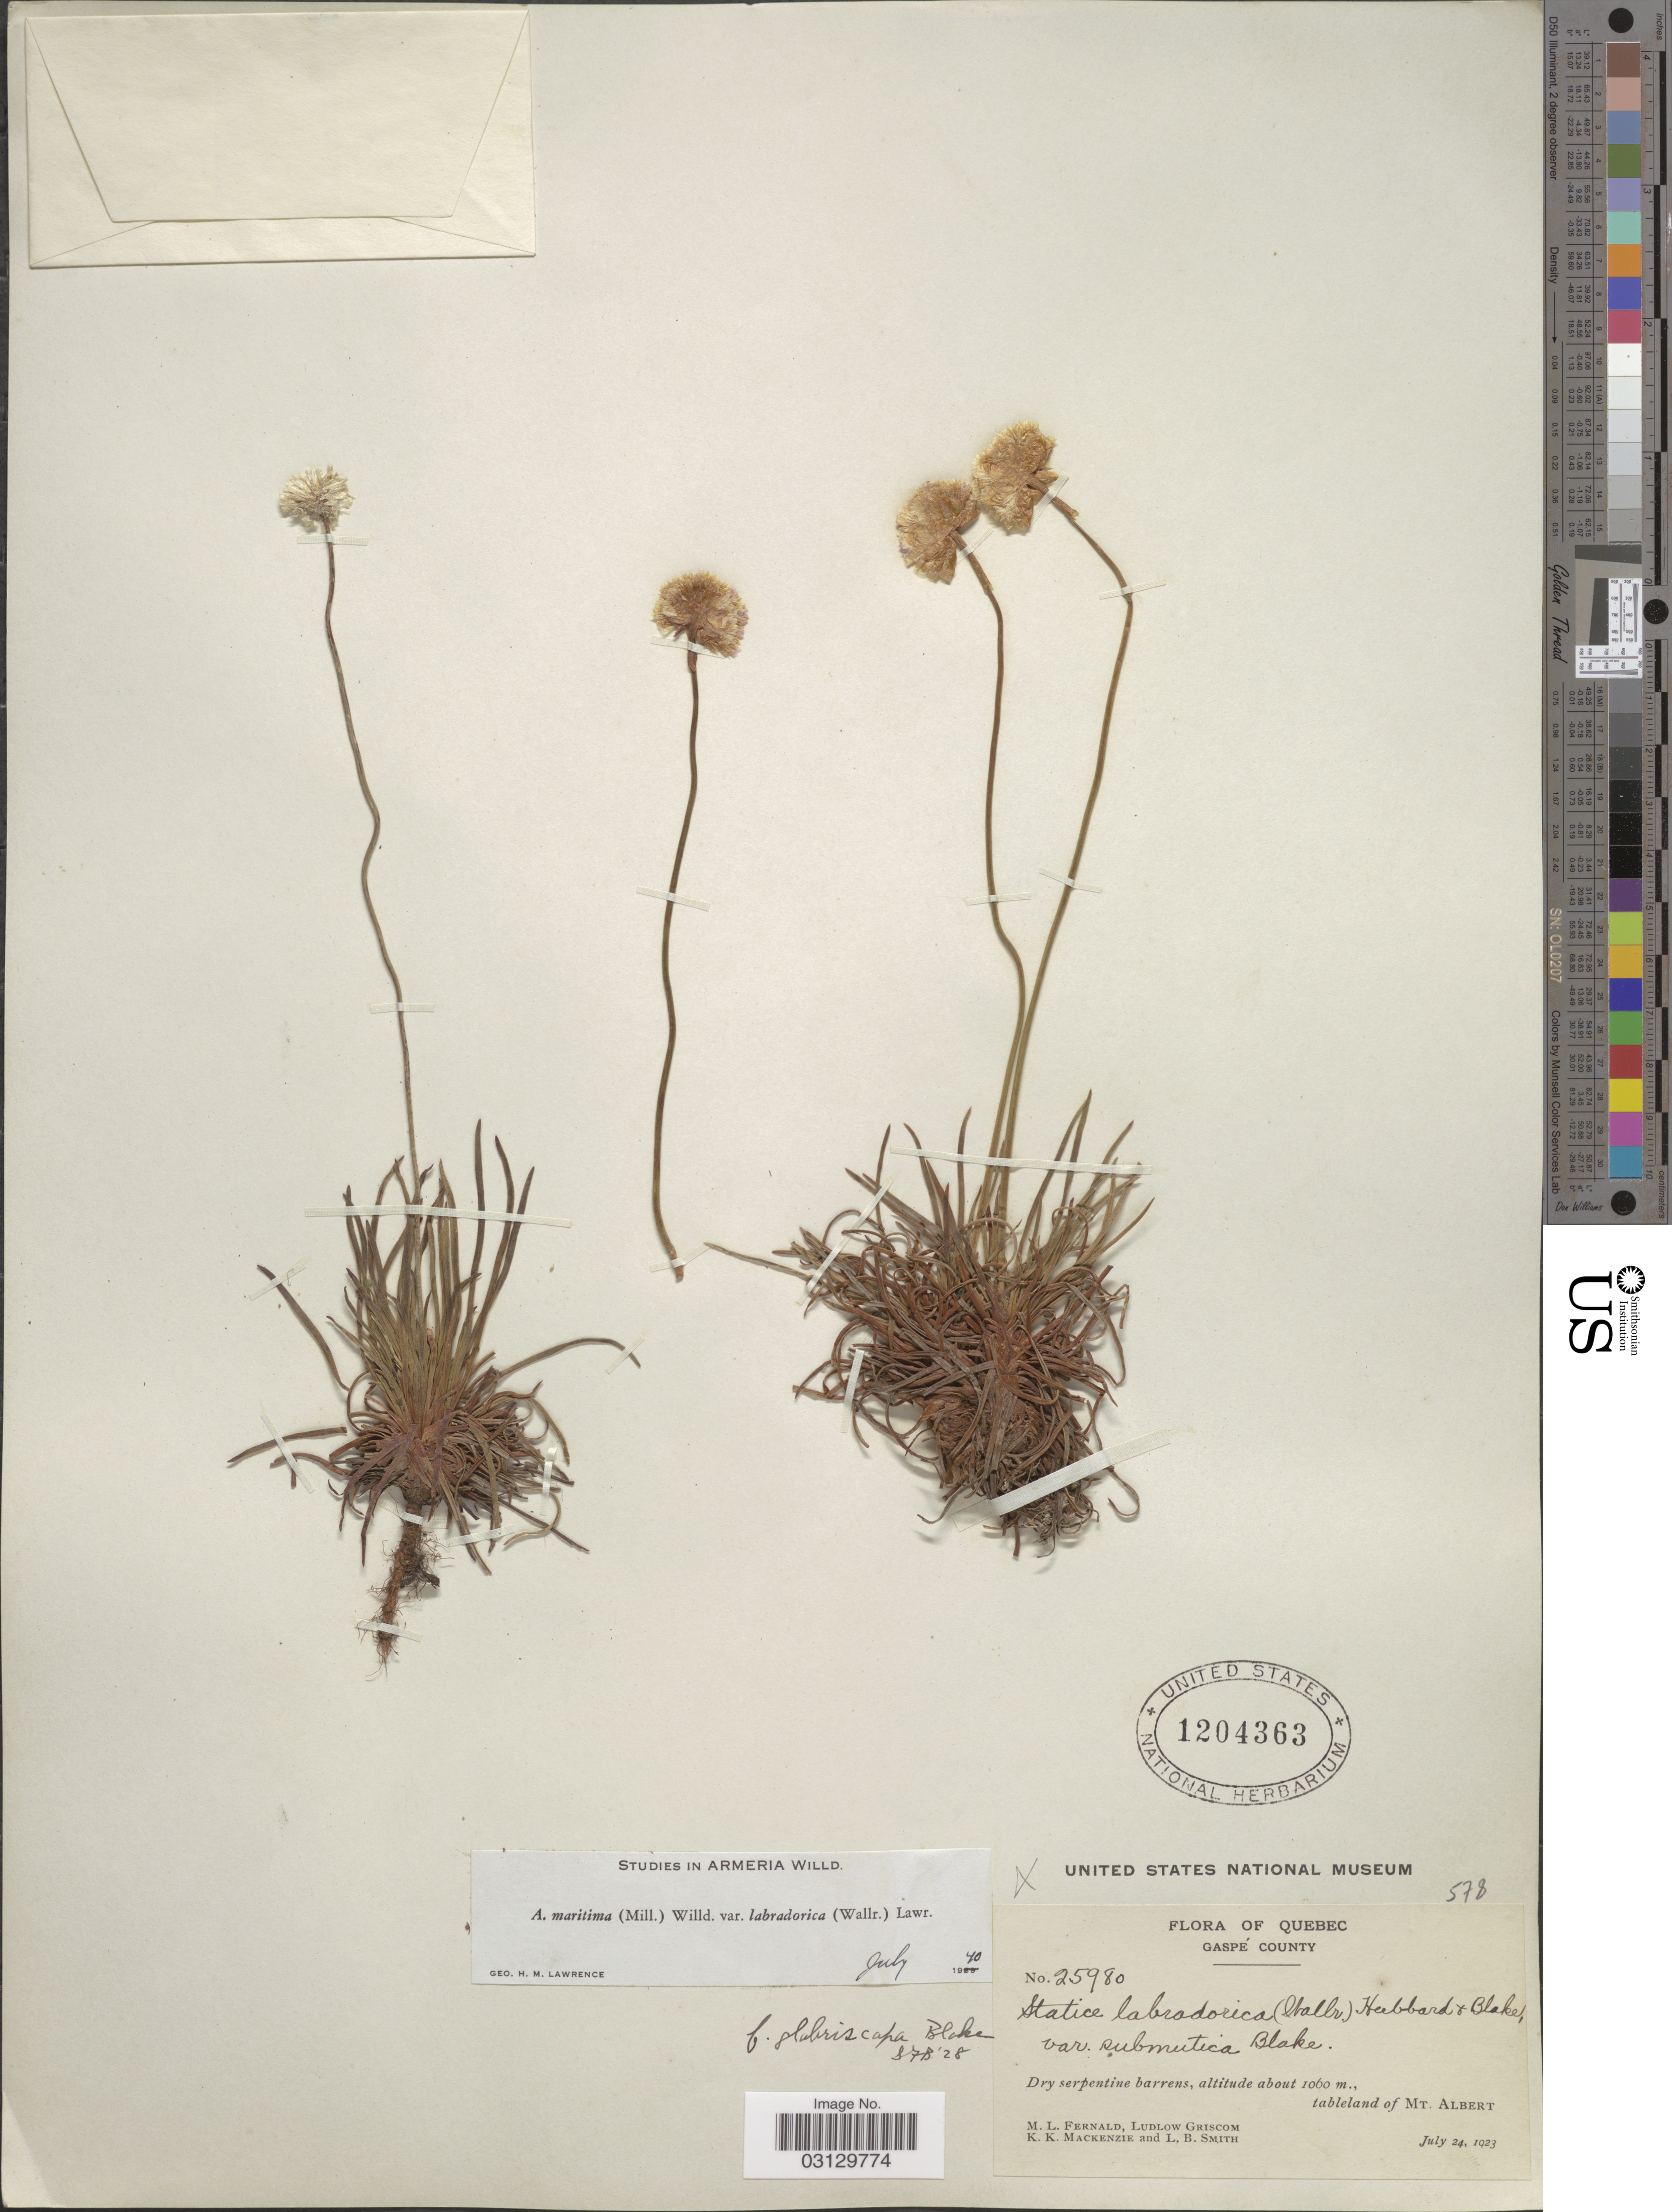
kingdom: Plantae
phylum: Tracheophyta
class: Magnoliopsida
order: Caryophyllales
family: Plumbaginaceae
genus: Armeria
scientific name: Armeria maritima subsp. sibirica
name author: (Turcz. ex Boiss.) Nyman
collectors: M. L. Fernald, L. Griscom, K. K. Mackenzie & L. Smith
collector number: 25980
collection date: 1923-07-24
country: Canada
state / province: Quebec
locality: Gaspé County. Tableland of Mt. Albert.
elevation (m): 1060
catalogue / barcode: US 1204363